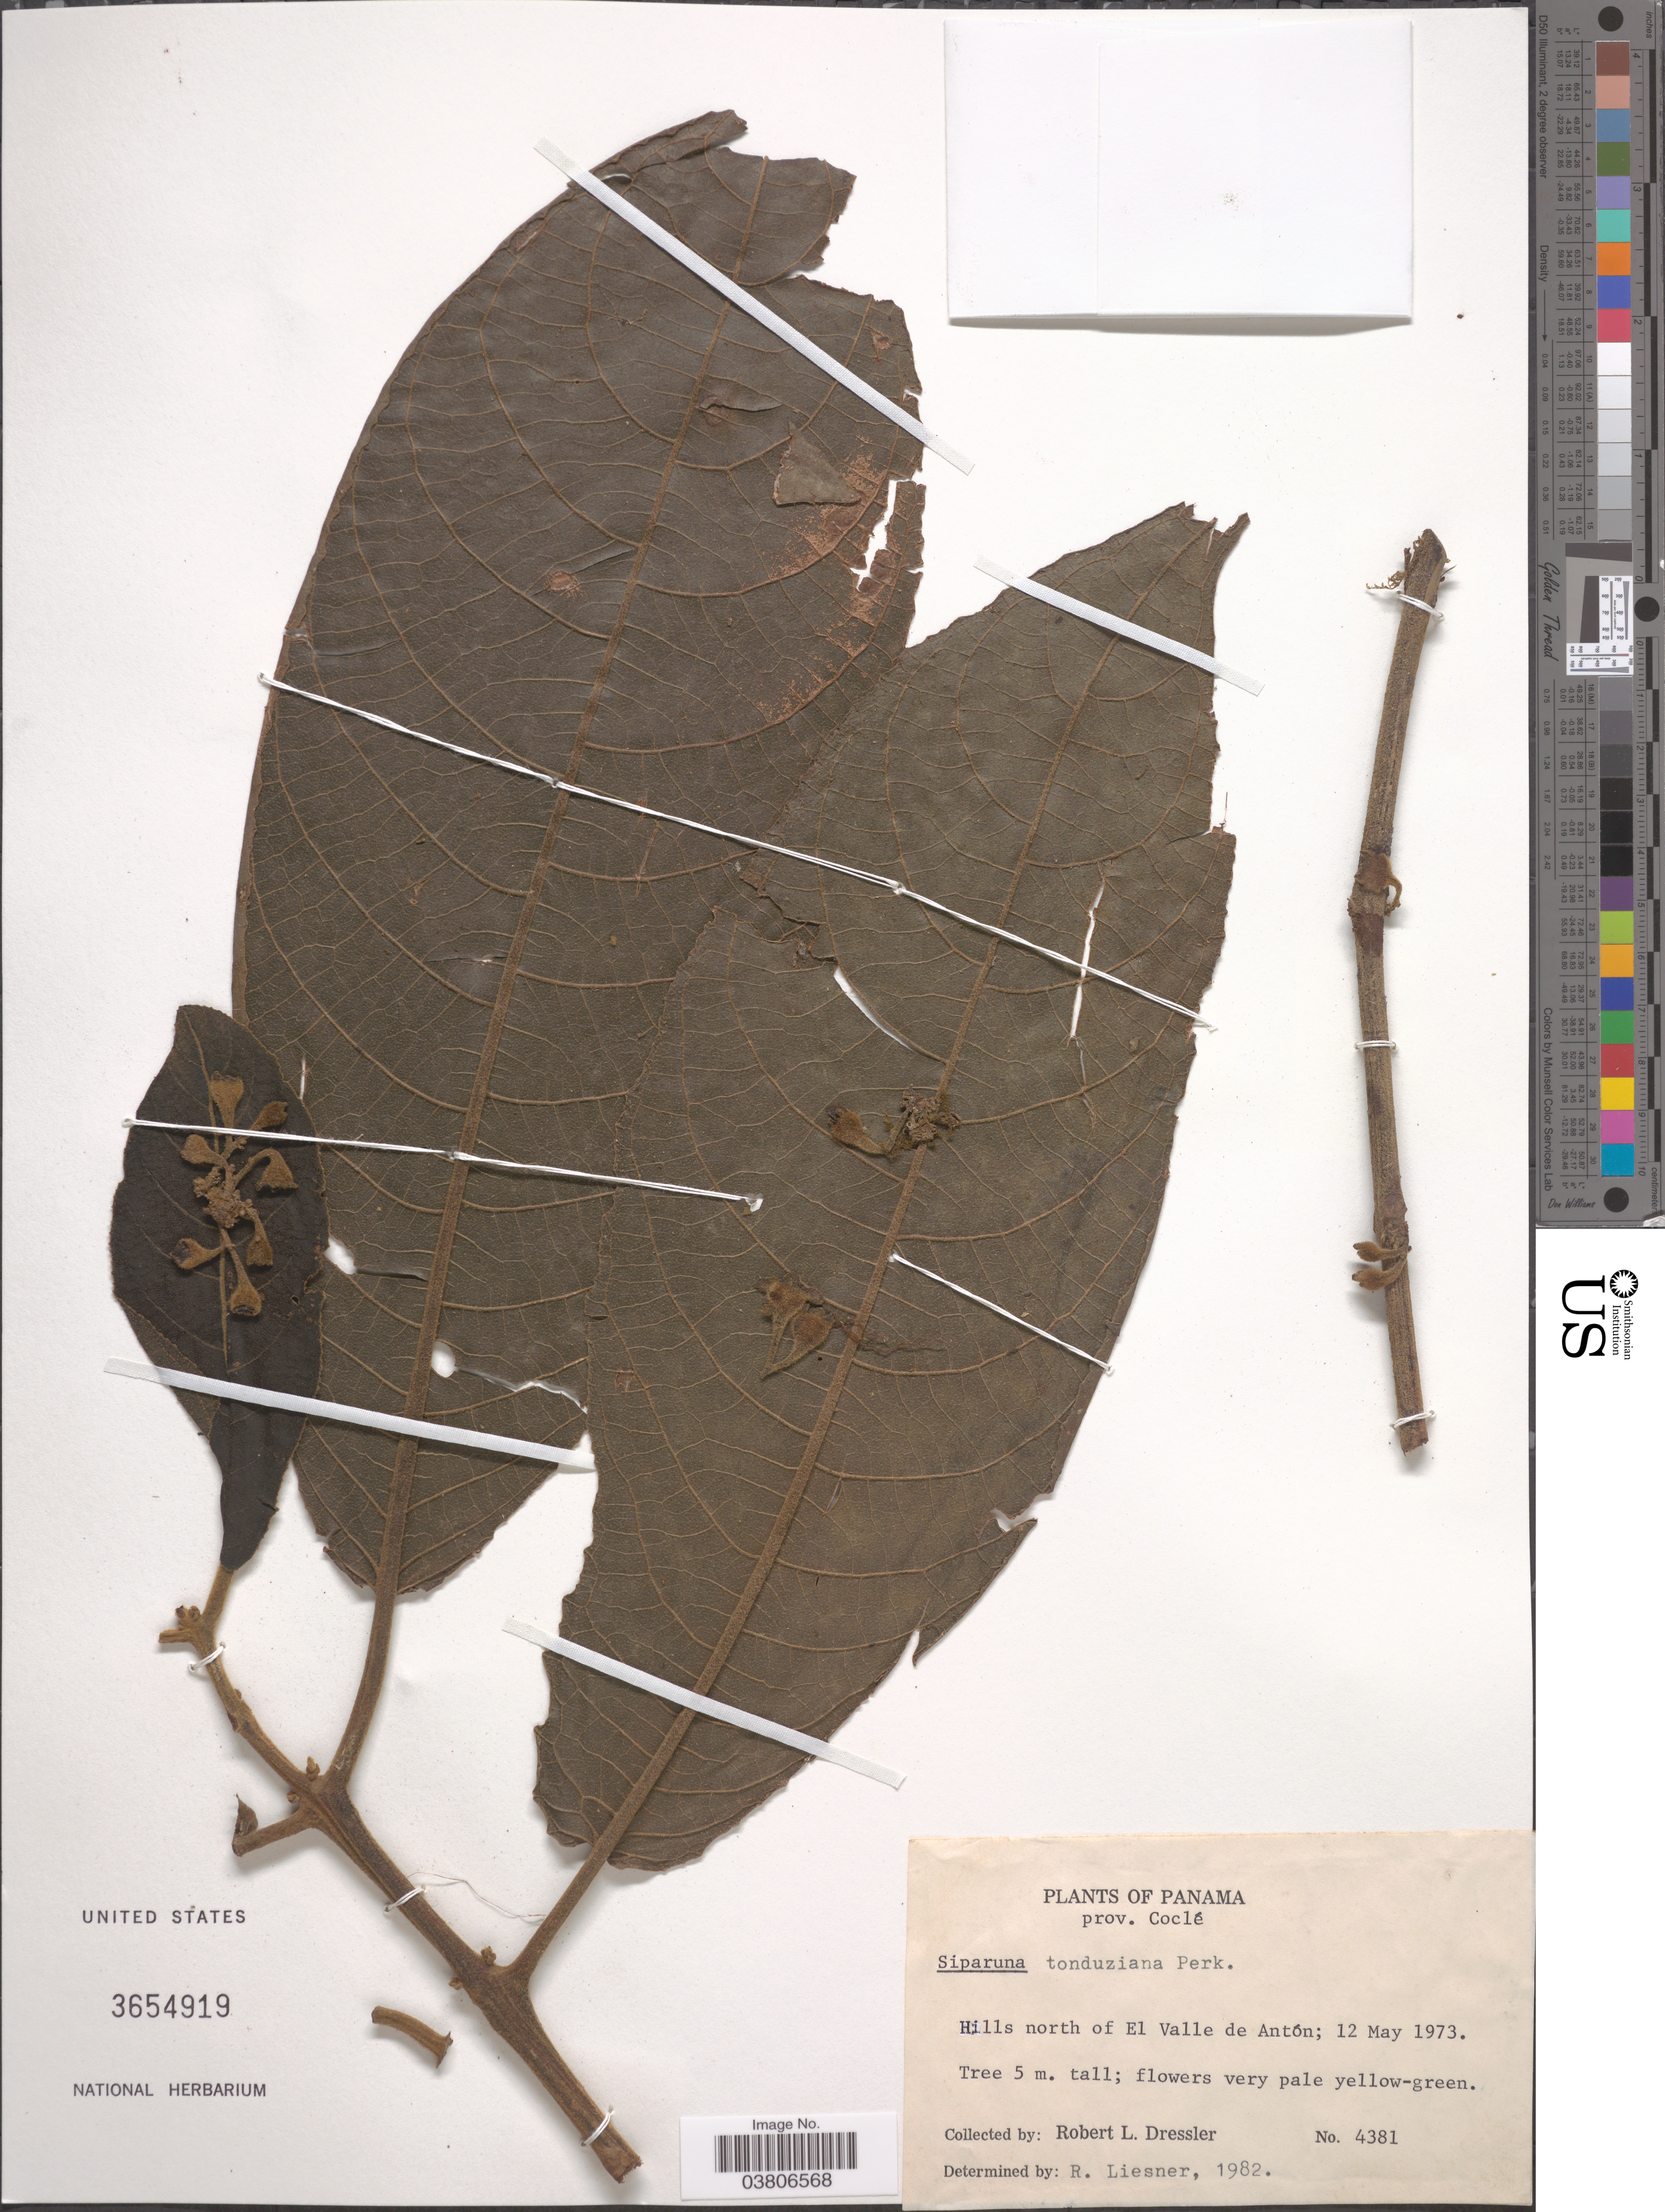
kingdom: Plantae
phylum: Tracheophyta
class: Magnoliopsida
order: Laurales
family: Siparunaceae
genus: Siparuna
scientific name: Siparuna thecaphora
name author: (Poepp. & Endl.) A. DC.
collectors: R. Dressler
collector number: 4381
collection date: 1973-05-12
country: Panama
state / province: Cocle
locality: Hills north of El Valle de Antón.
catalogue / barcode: US 3654919